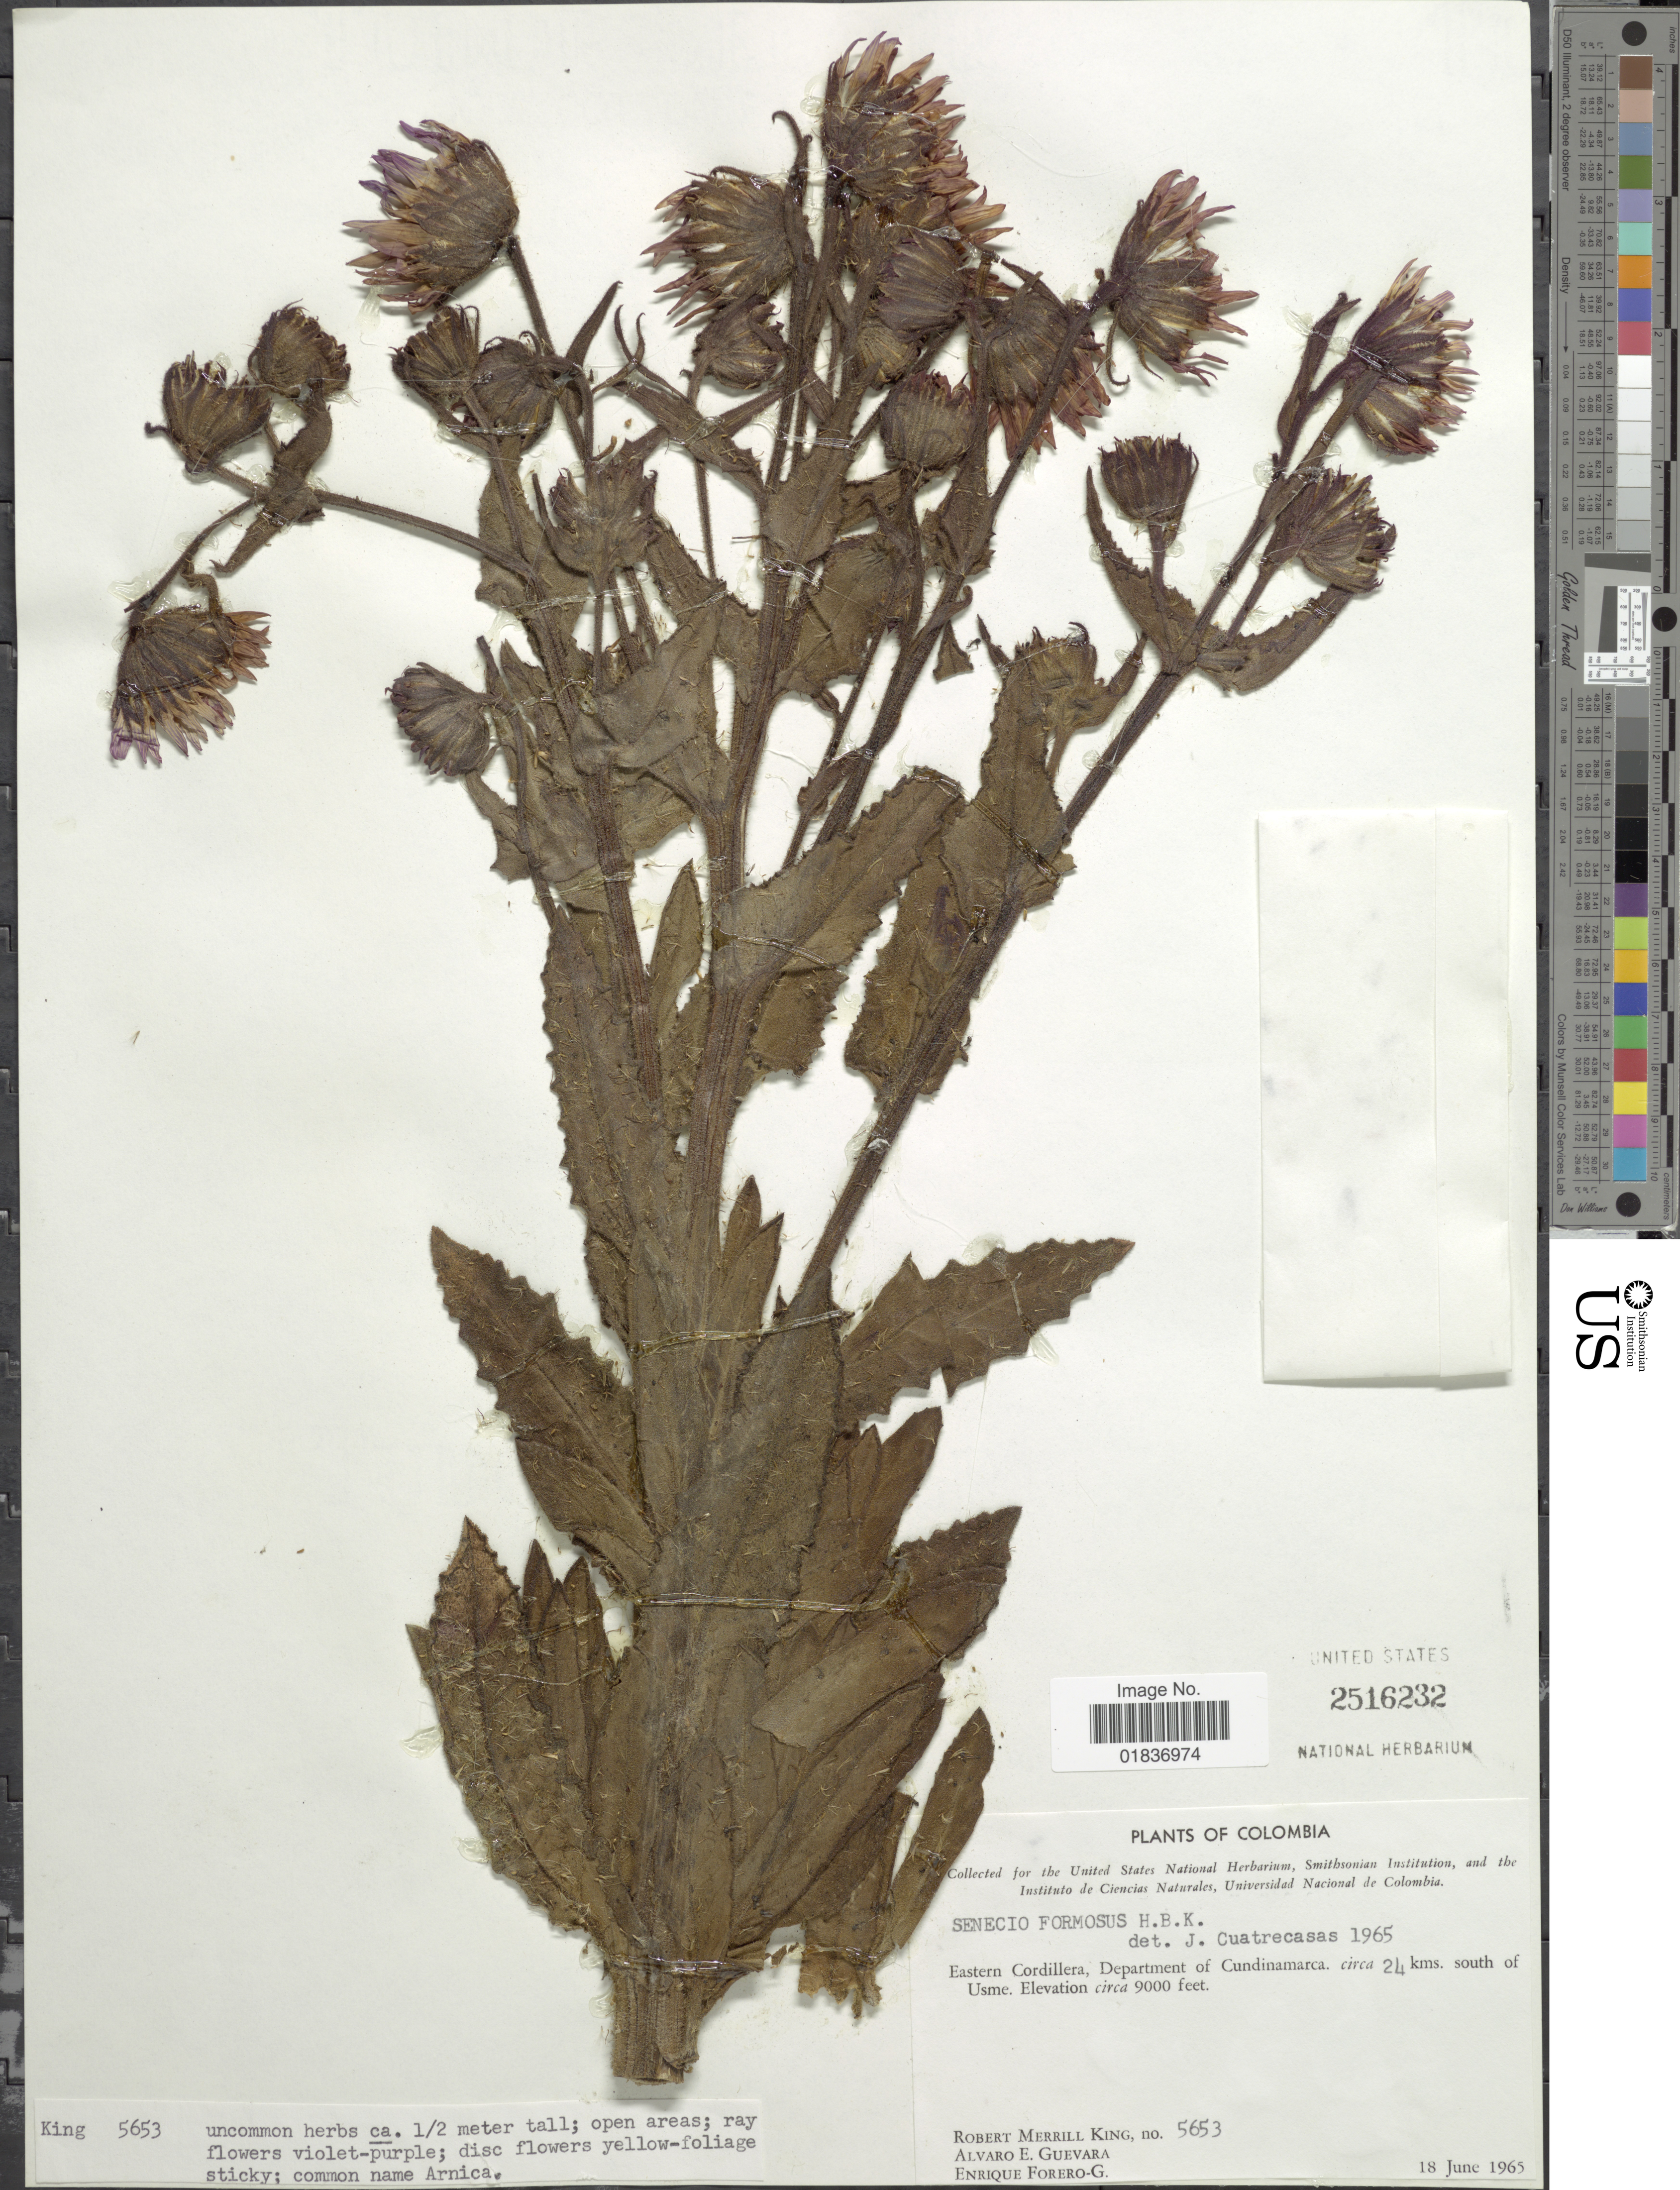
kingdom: Plantae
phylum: Tracheophyta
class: Magnoliopsida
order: Asterales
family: Asteraceae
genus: Senecio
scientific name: Senecio wedglacialis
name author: Cuatrec.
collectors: R. M. King, A. E. Guevara & E. Forero G.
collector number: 5653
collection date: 1965-06-18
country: Colombia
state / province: Cundinamarca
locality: Eastern Cordillera, Department of Cundinamarca, circa 24 kms, south of Usme.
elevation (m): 2743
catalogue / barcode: US 2516232